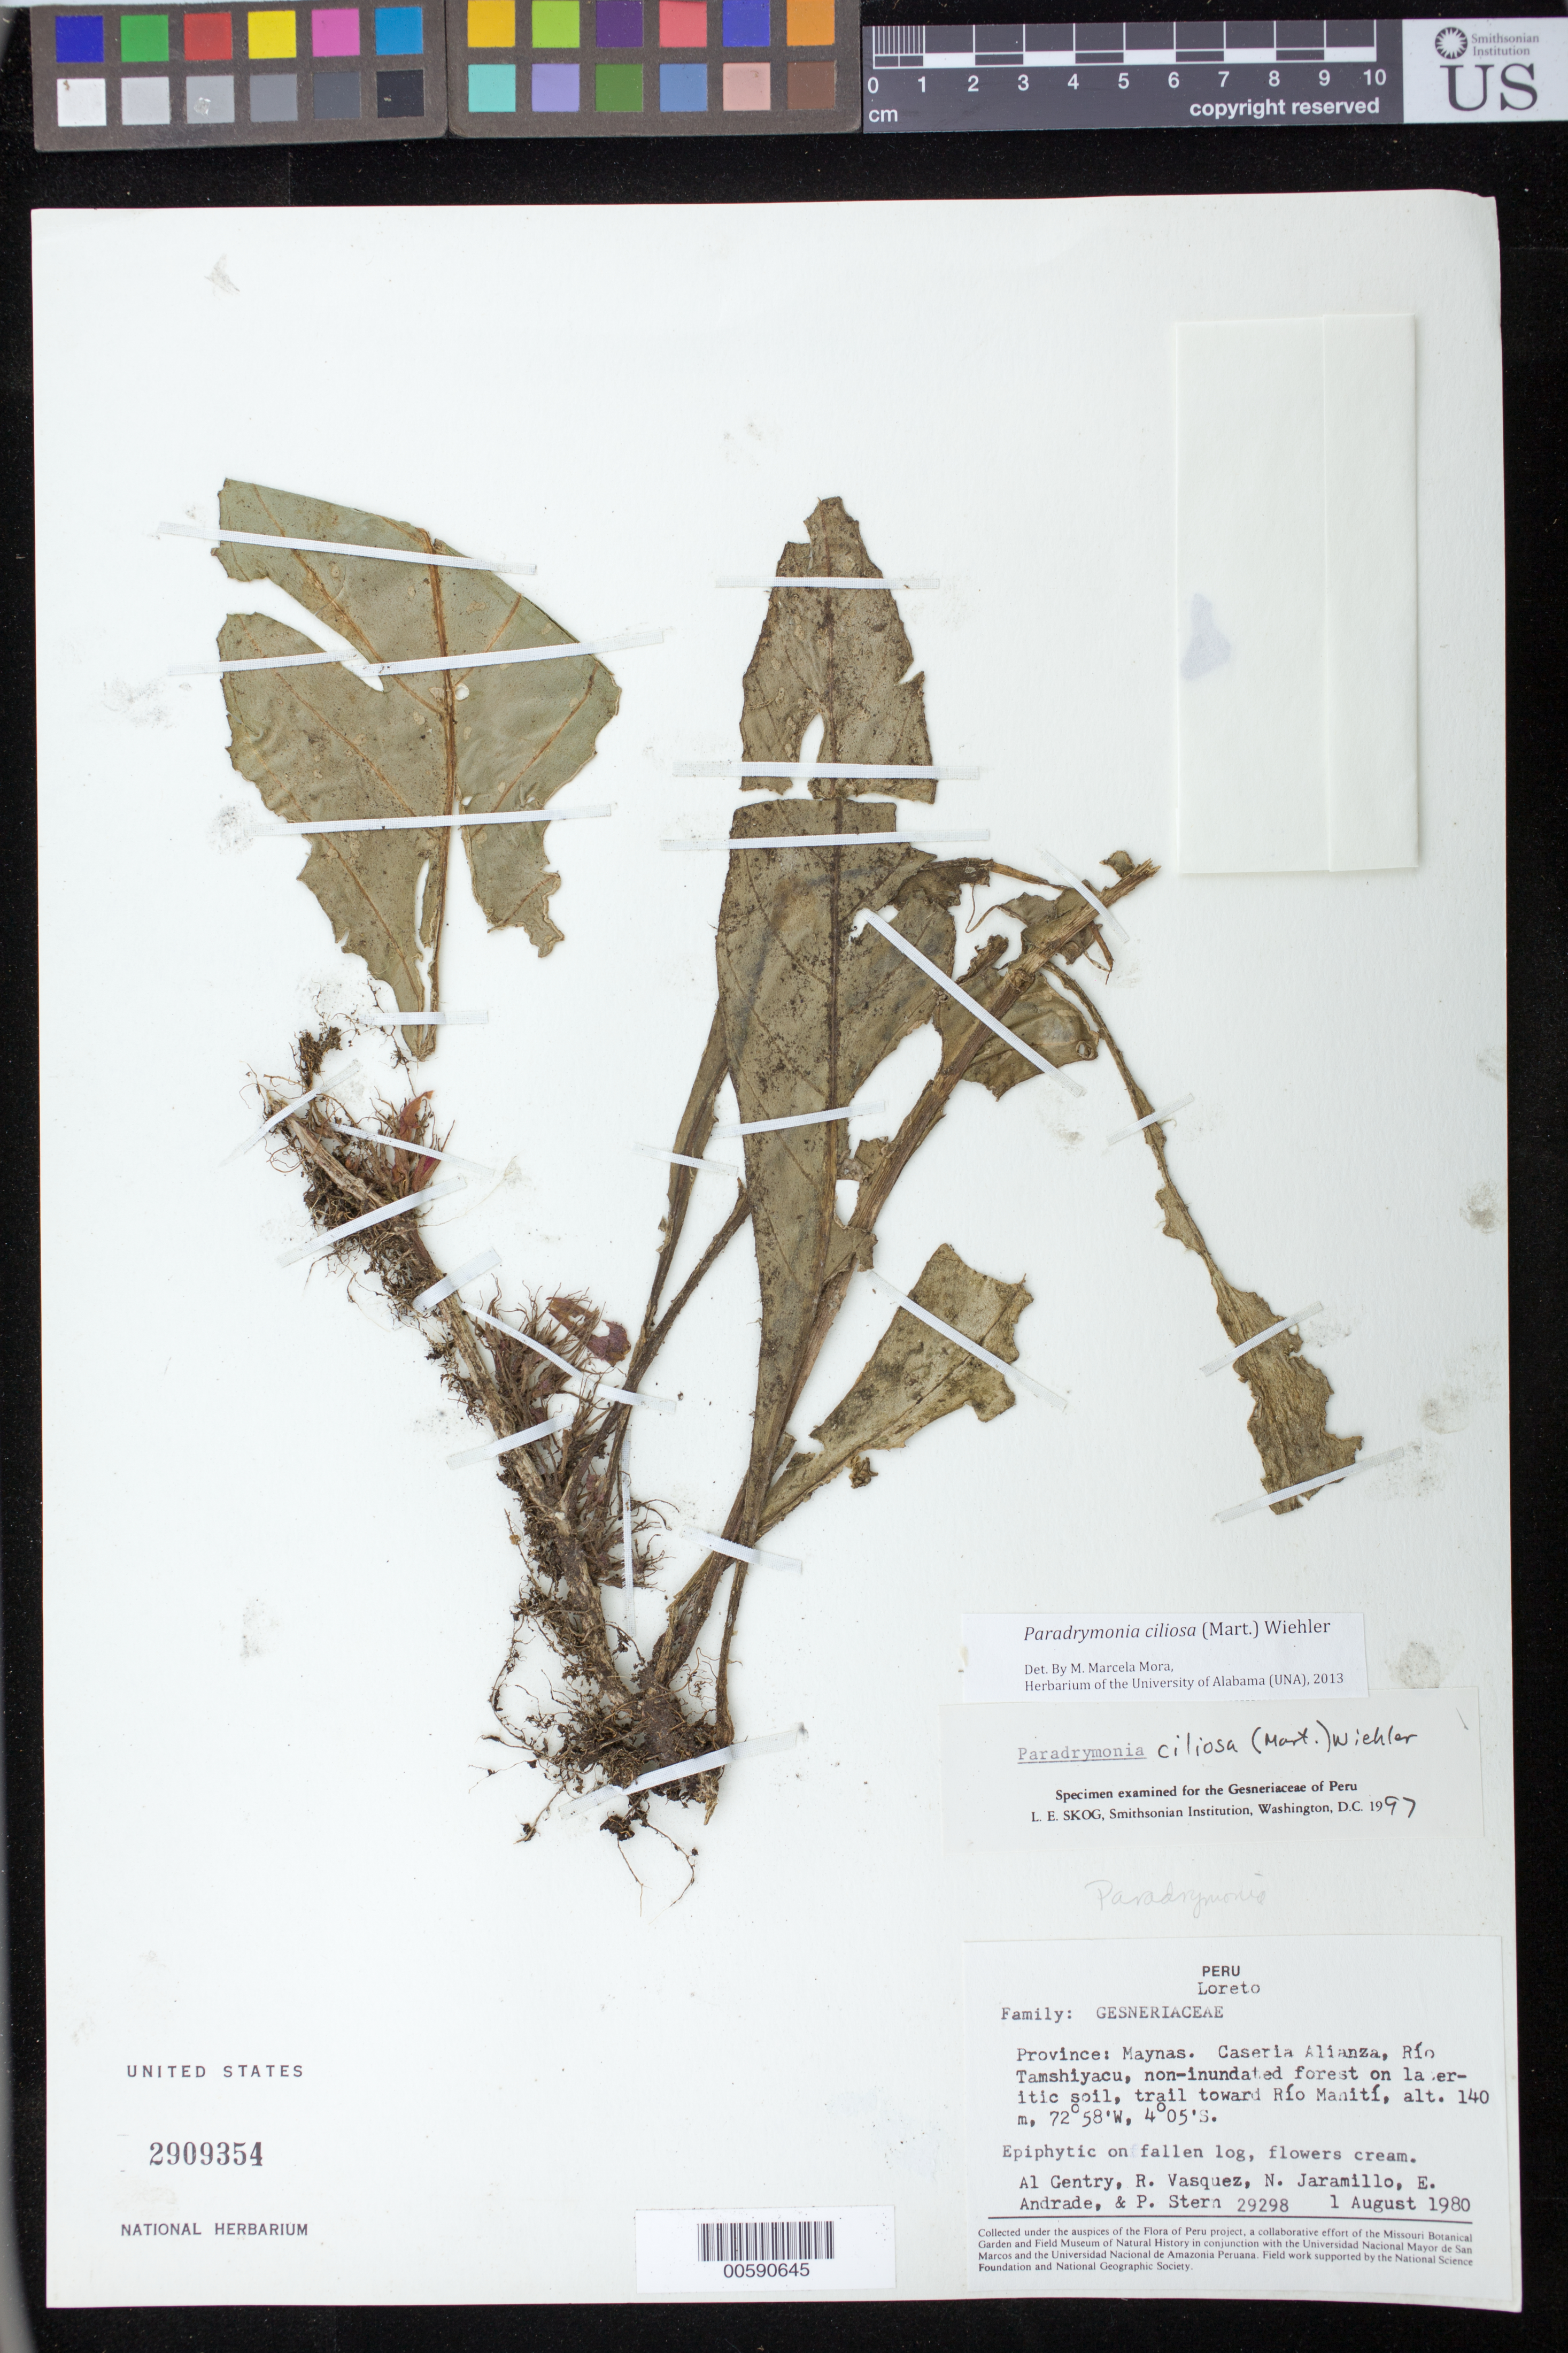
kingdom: Plantae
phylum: Tracheophyta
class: Magnoliopsida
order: Lamiales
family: Gesneriaceae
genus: Paradrymonia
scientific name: Paradrymonia ciliosa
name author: (Mart.) Wiehler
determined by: Skog, Laurence E.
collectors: A. H. Gentry & et al.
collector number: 29298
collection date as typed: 01 Aug 1980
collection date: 1980-08-01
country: Peru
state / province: Loreto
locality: Prov. Maynas; Caseria Alianza, Río Tamshiyacu, trail toward Río Manití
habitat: Non-inundated forest on lateritic soil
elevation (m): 140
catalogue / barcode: US 2909354